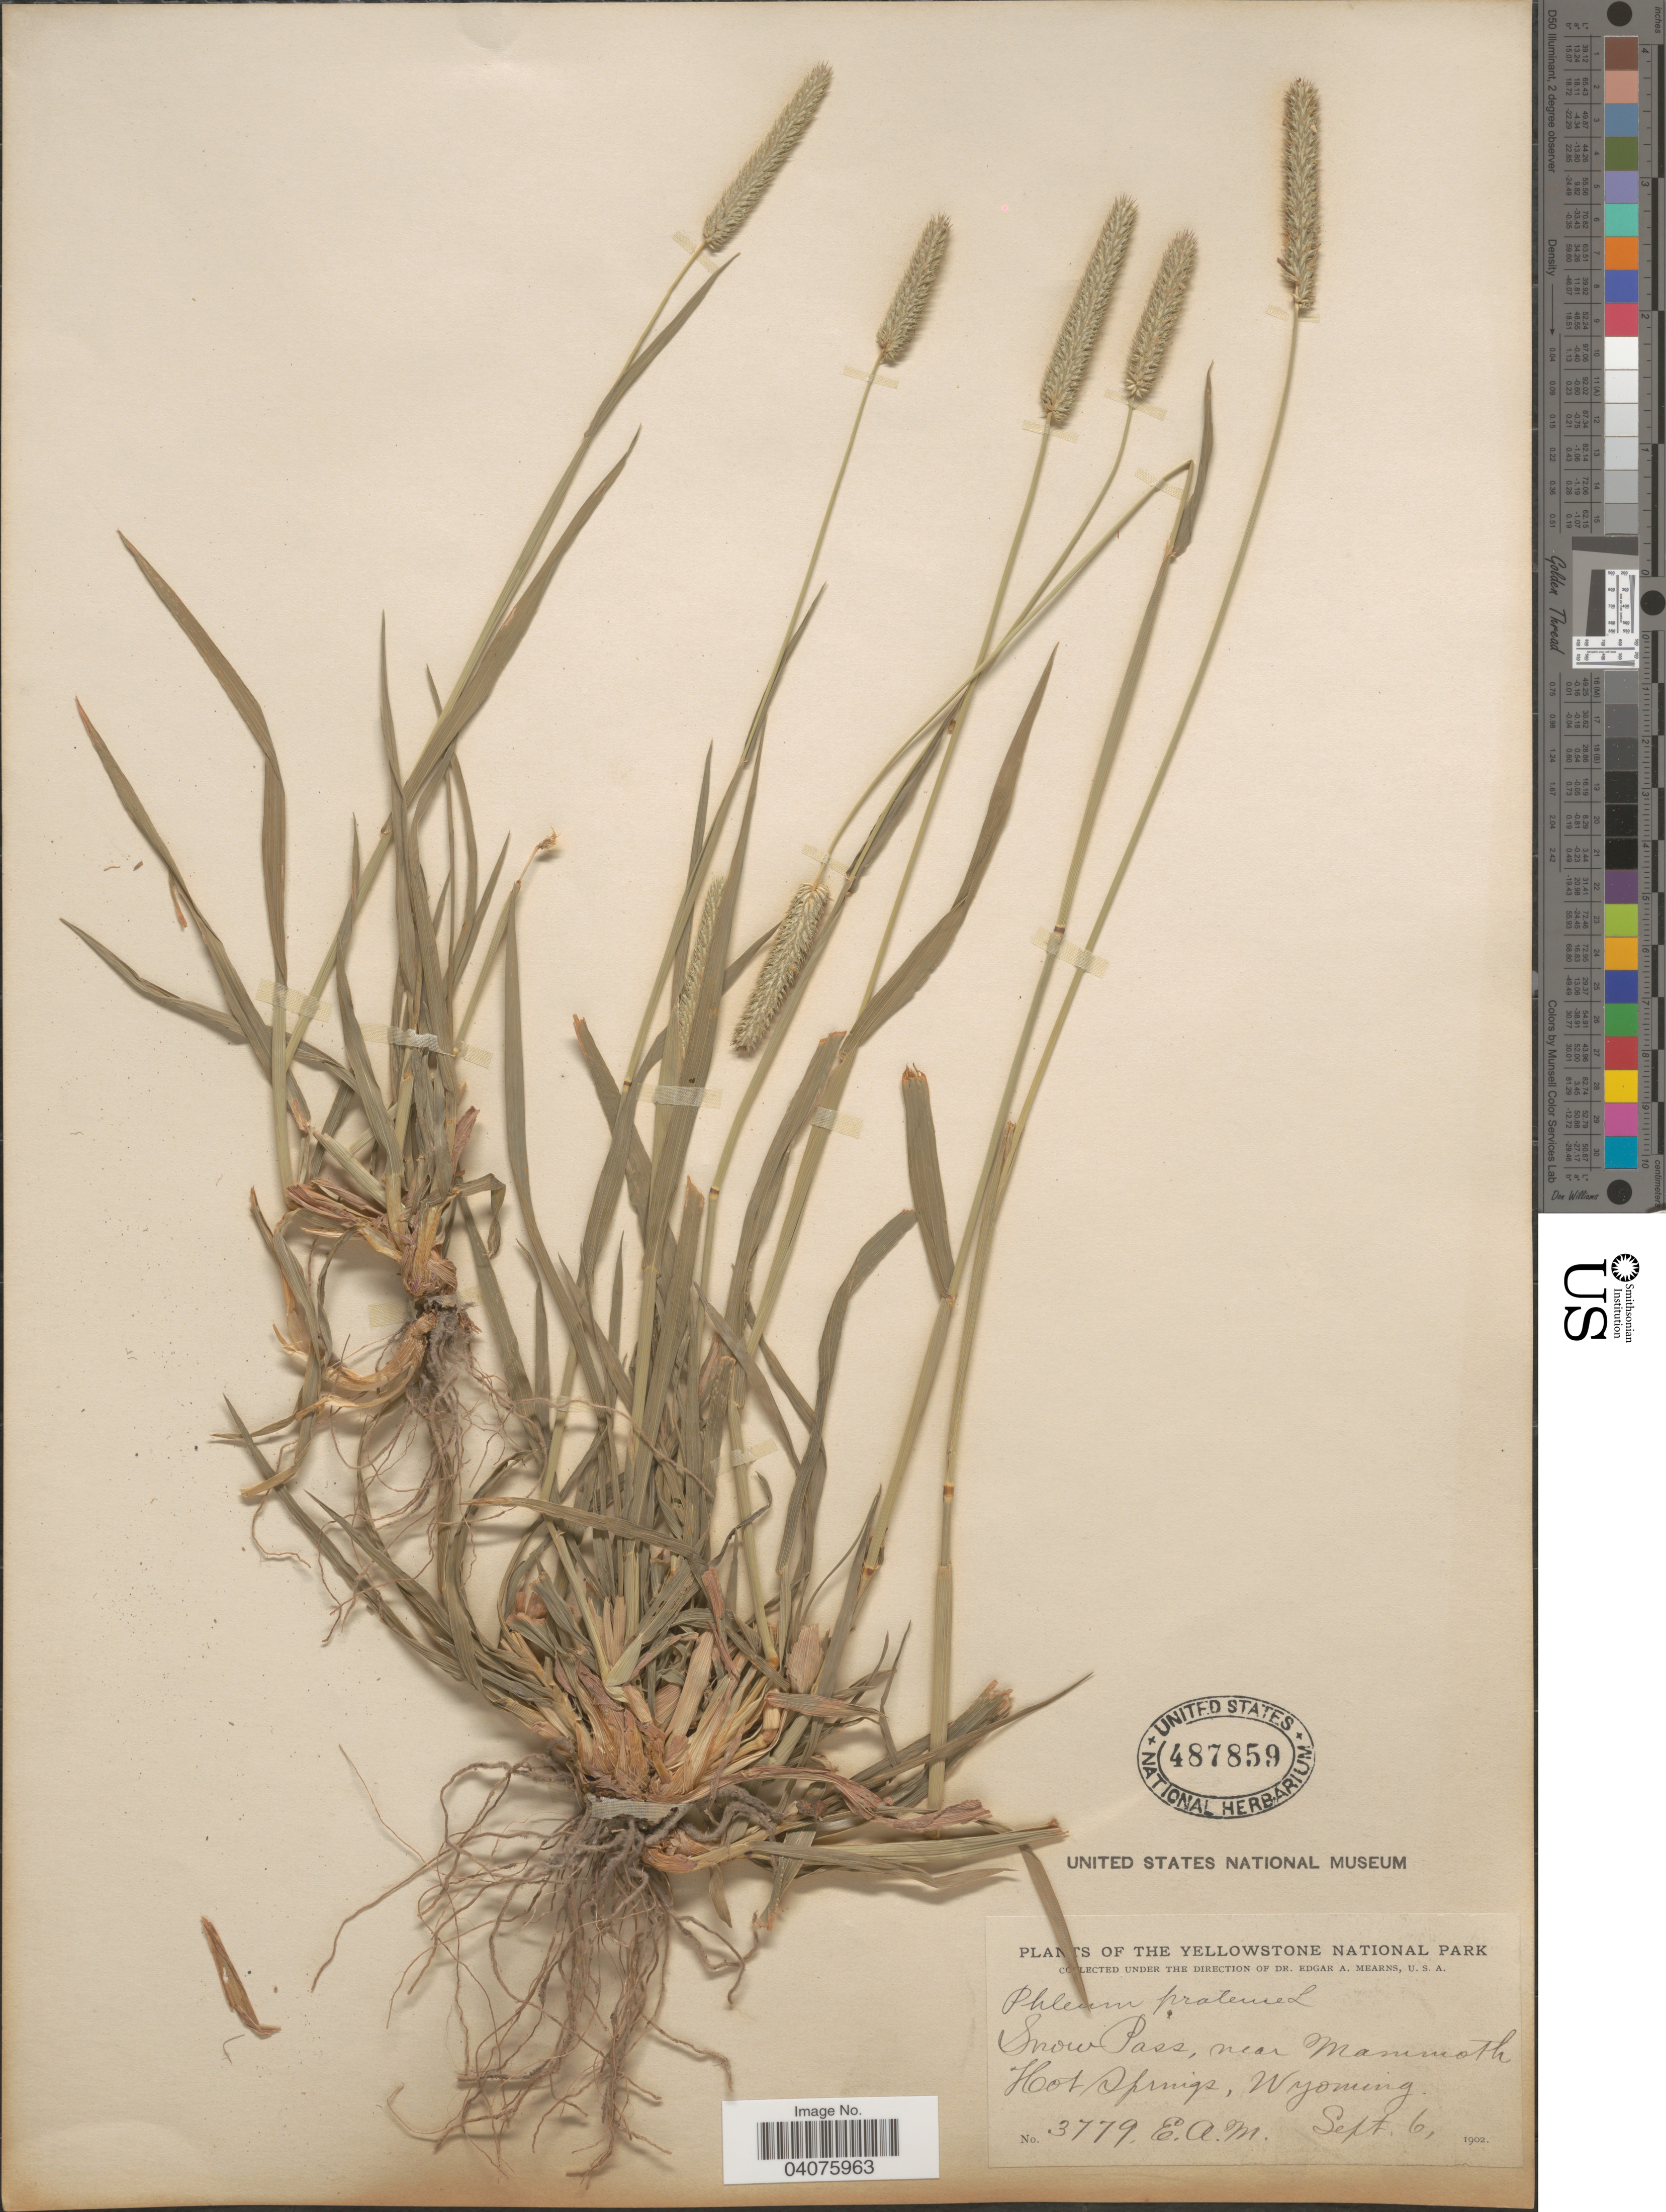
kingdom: Plantae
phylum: Tracheophyta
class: Liliopsida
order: Poales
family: Poaceae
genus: Phleum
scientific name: Phleum pratense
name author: L.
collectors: E. A. Mearns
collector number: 3779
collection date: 1902-09-06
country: United States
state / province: Wyoming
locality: The Yellowstone National Park. Snow Pass, near Mammoth Hot Springs.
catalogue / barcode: US 487859